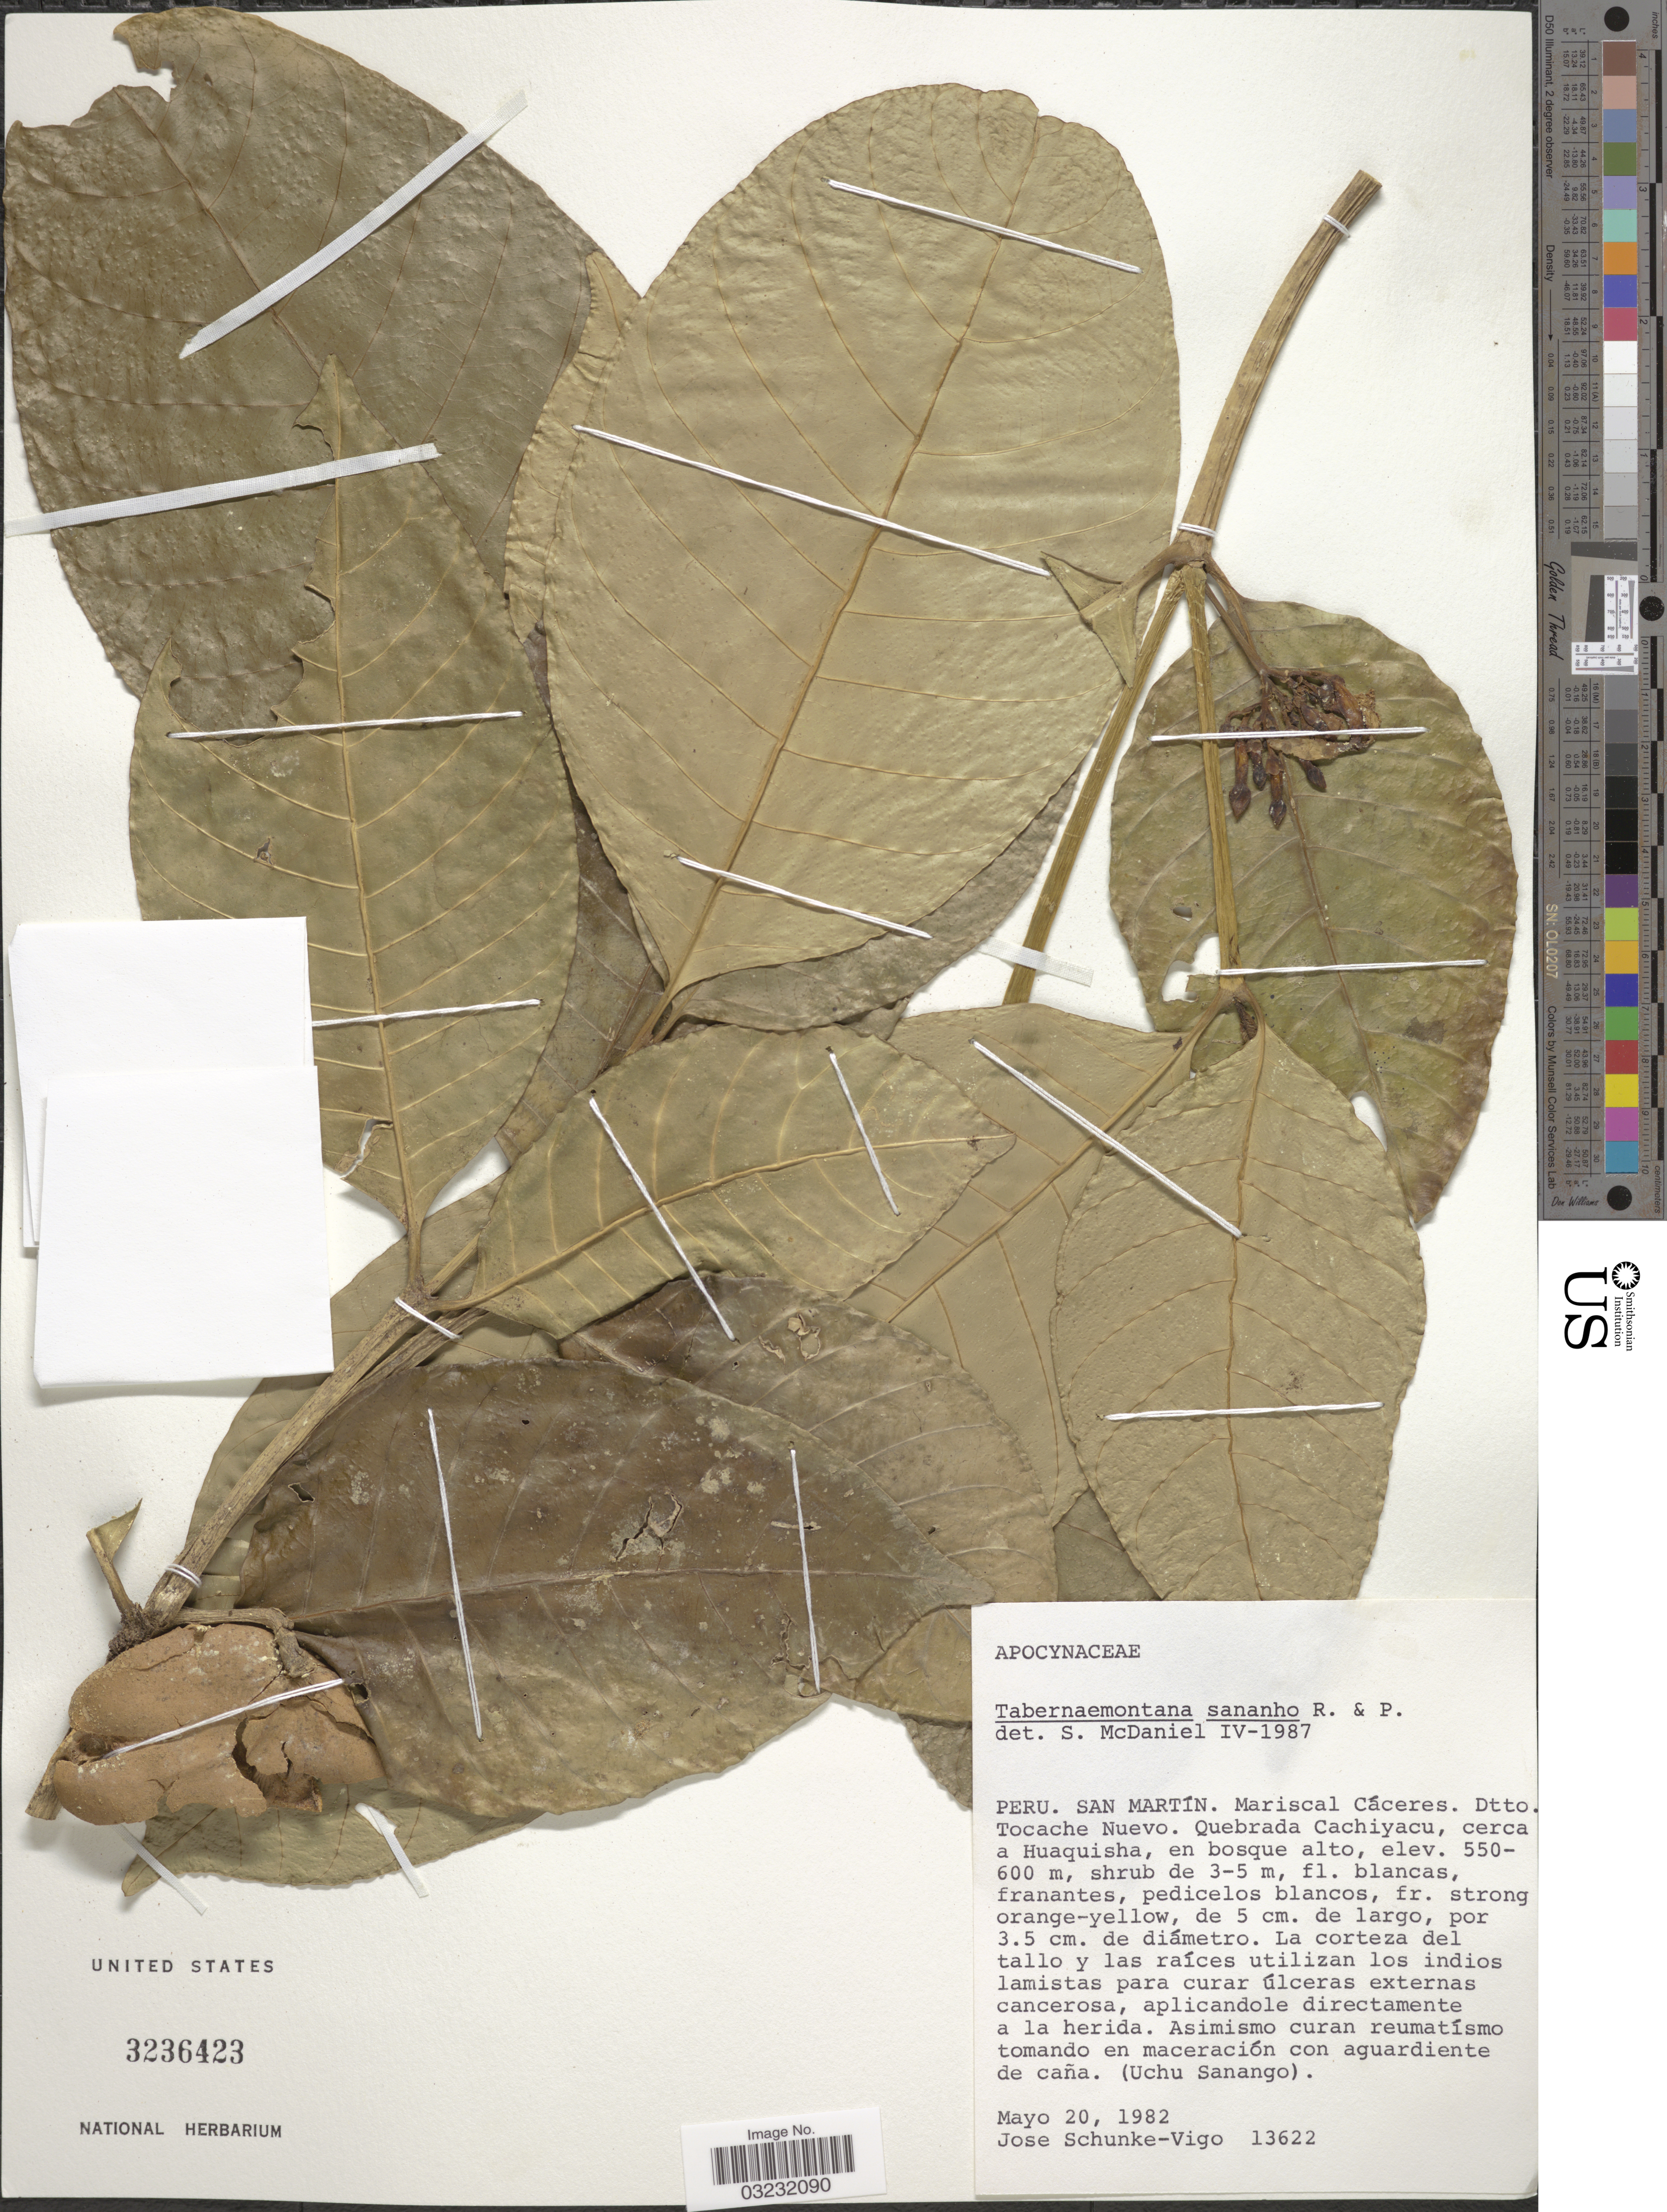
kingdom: Plantae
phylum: Tracheophyta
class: Magnoliopsida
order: Gentianales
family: Apocynaceae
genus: Tabernaemontana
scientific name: Tabernaemontana sananho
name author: Ruiz & Pav.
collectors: J. Schunke Vigo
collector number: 13622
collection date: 1982-05-20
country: Peru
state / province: San Martín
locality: Mariscal Cáceres. Dtto. Tocache Nuevo. Quebrada Cachiyacu, cerca a Huaquisha.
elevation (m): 550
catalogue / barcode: US 3236423